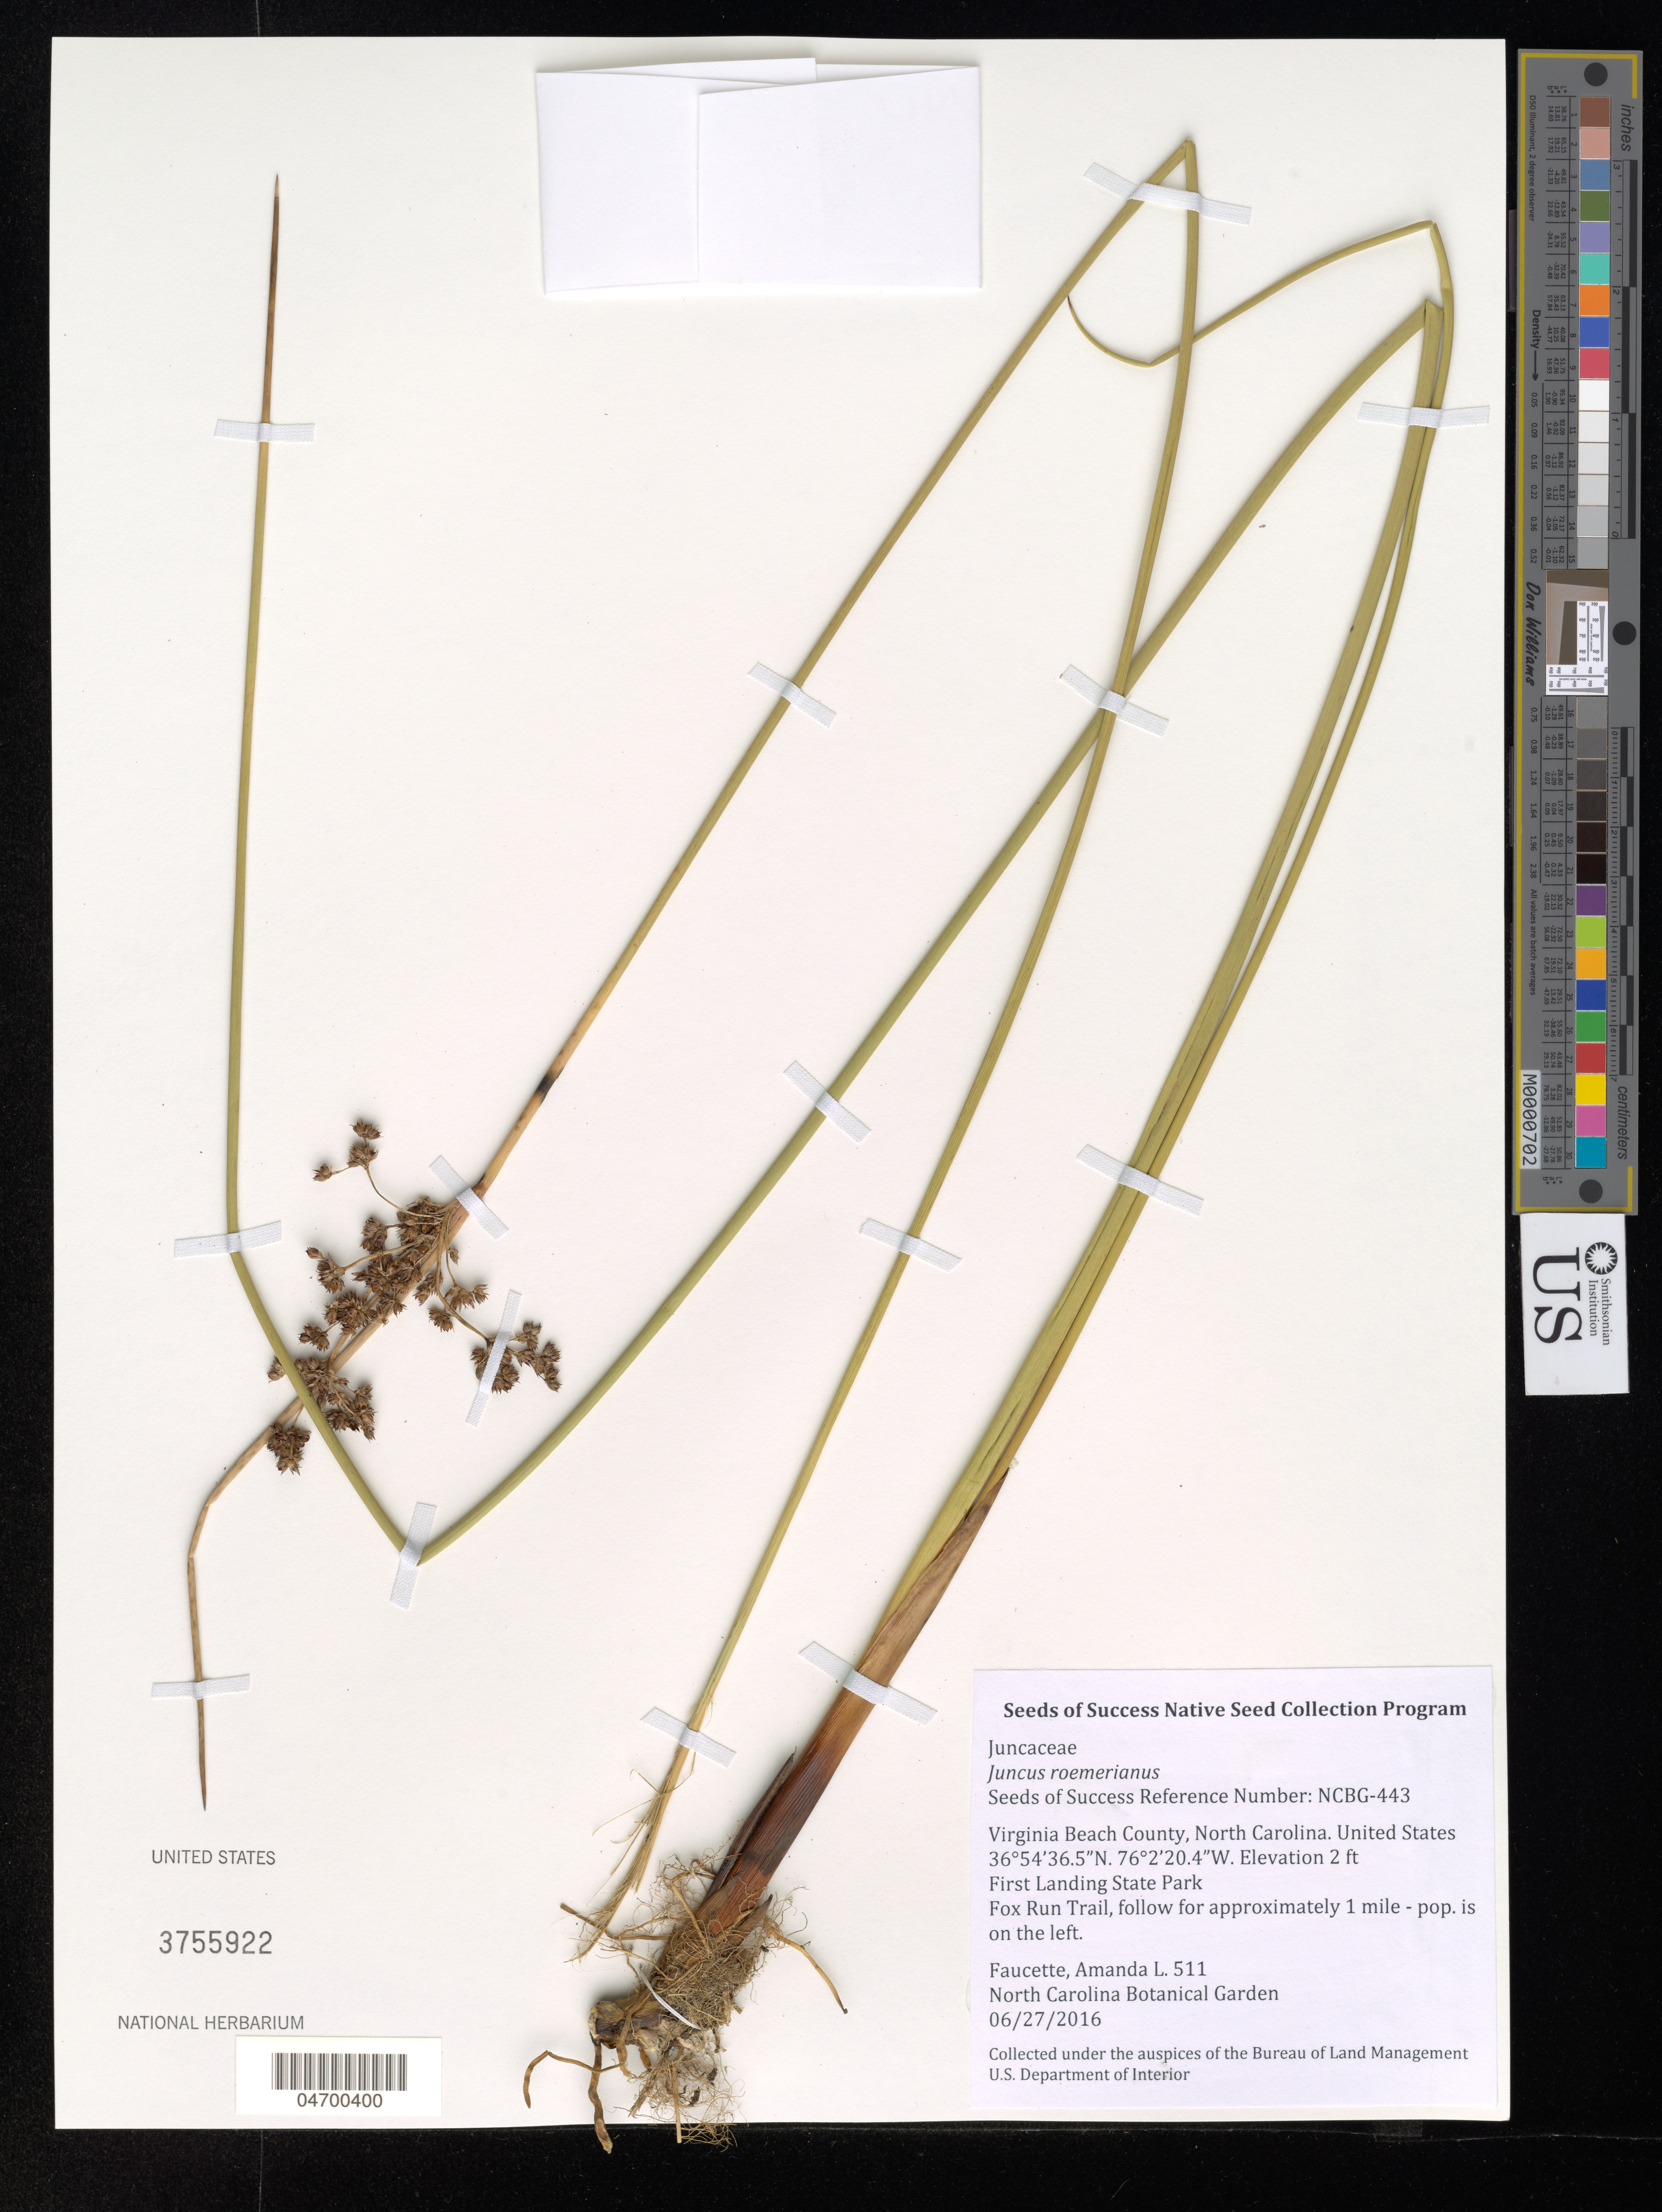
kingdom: Plantae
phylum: Tracheophyta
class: Liliopsida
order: Poales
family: Juncaceae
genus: Juncus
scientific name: Juncus roemerianus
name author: Scheele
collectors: A. Faucette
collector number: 511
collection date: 2016-06-27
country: United States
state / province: North Carolina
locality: Virginia Beach County. First Landing State Park. Fox Run Trail, follow for approximately 1 mile - pop. is on the left.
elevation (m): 1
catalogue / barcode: US 3755922